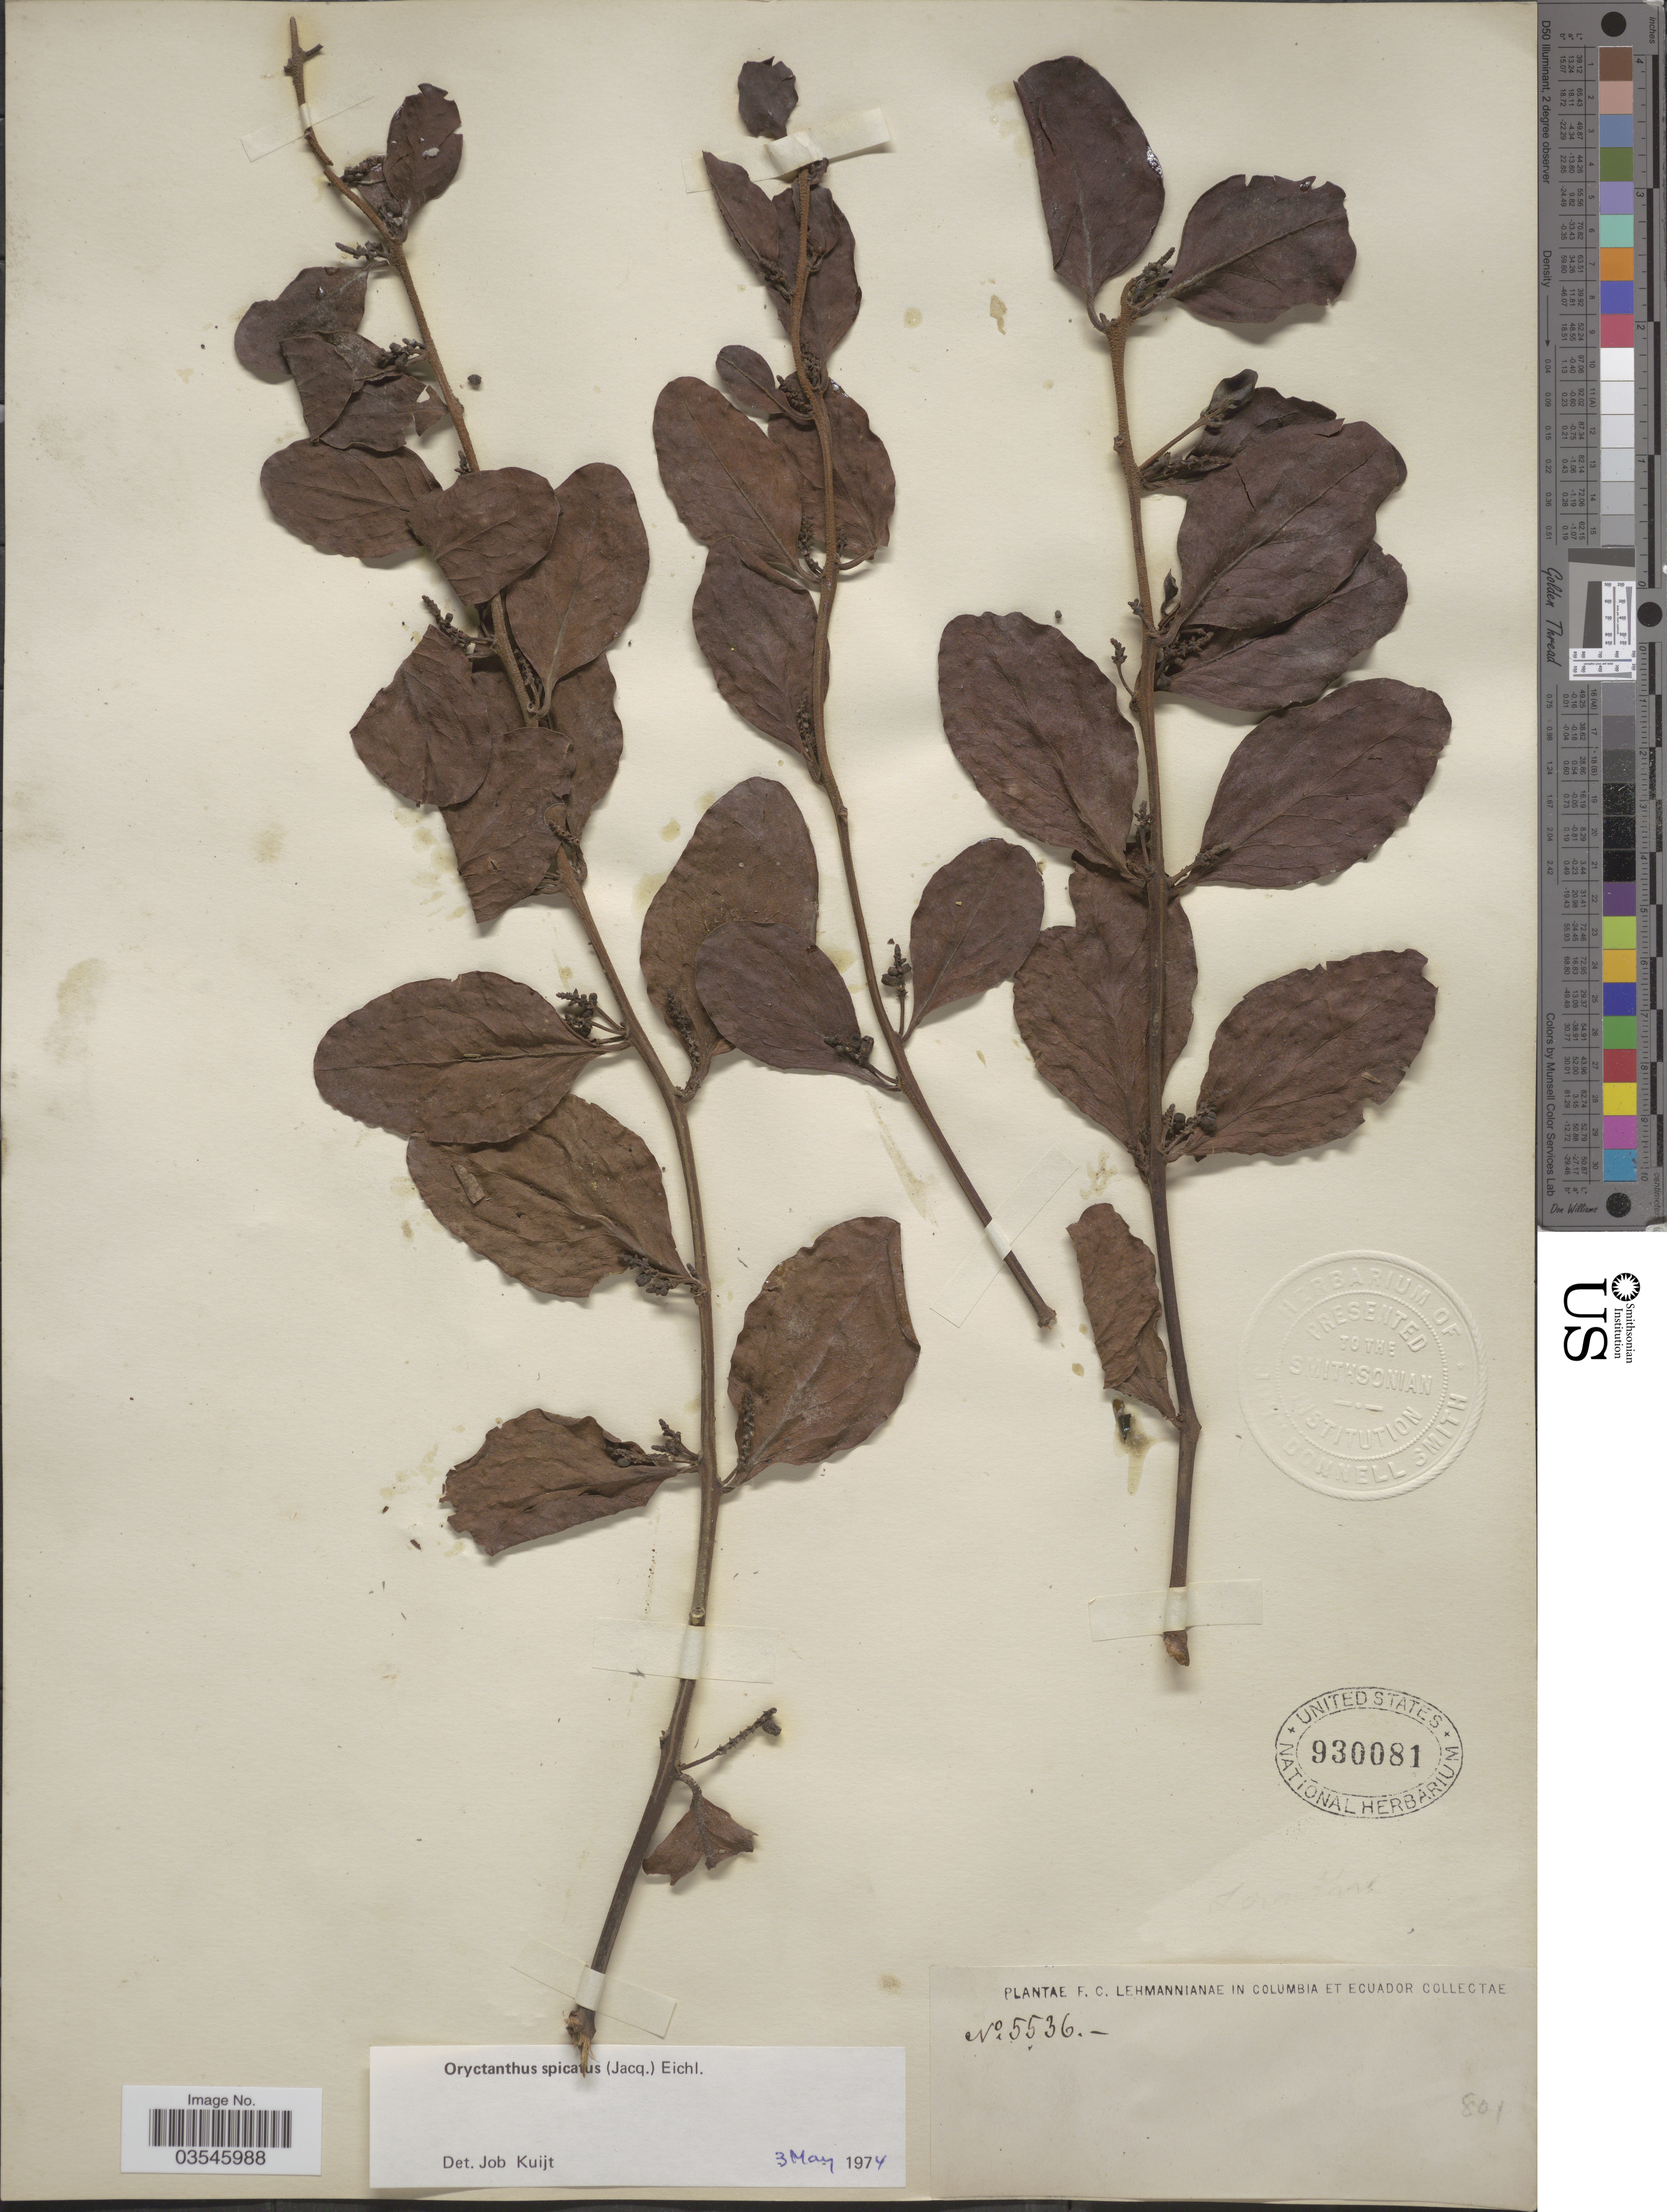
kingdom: Plantae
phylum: Tracheophyta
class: Magnoliopsida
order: Santalales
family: Loranthaceae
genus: Oryctanthus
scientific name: Oryctanthus spicatus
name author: (Jacq.) Eichler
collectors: F. C. Lehmann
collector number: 5536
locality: Columbia et Ecuador.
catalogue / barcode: US 930081